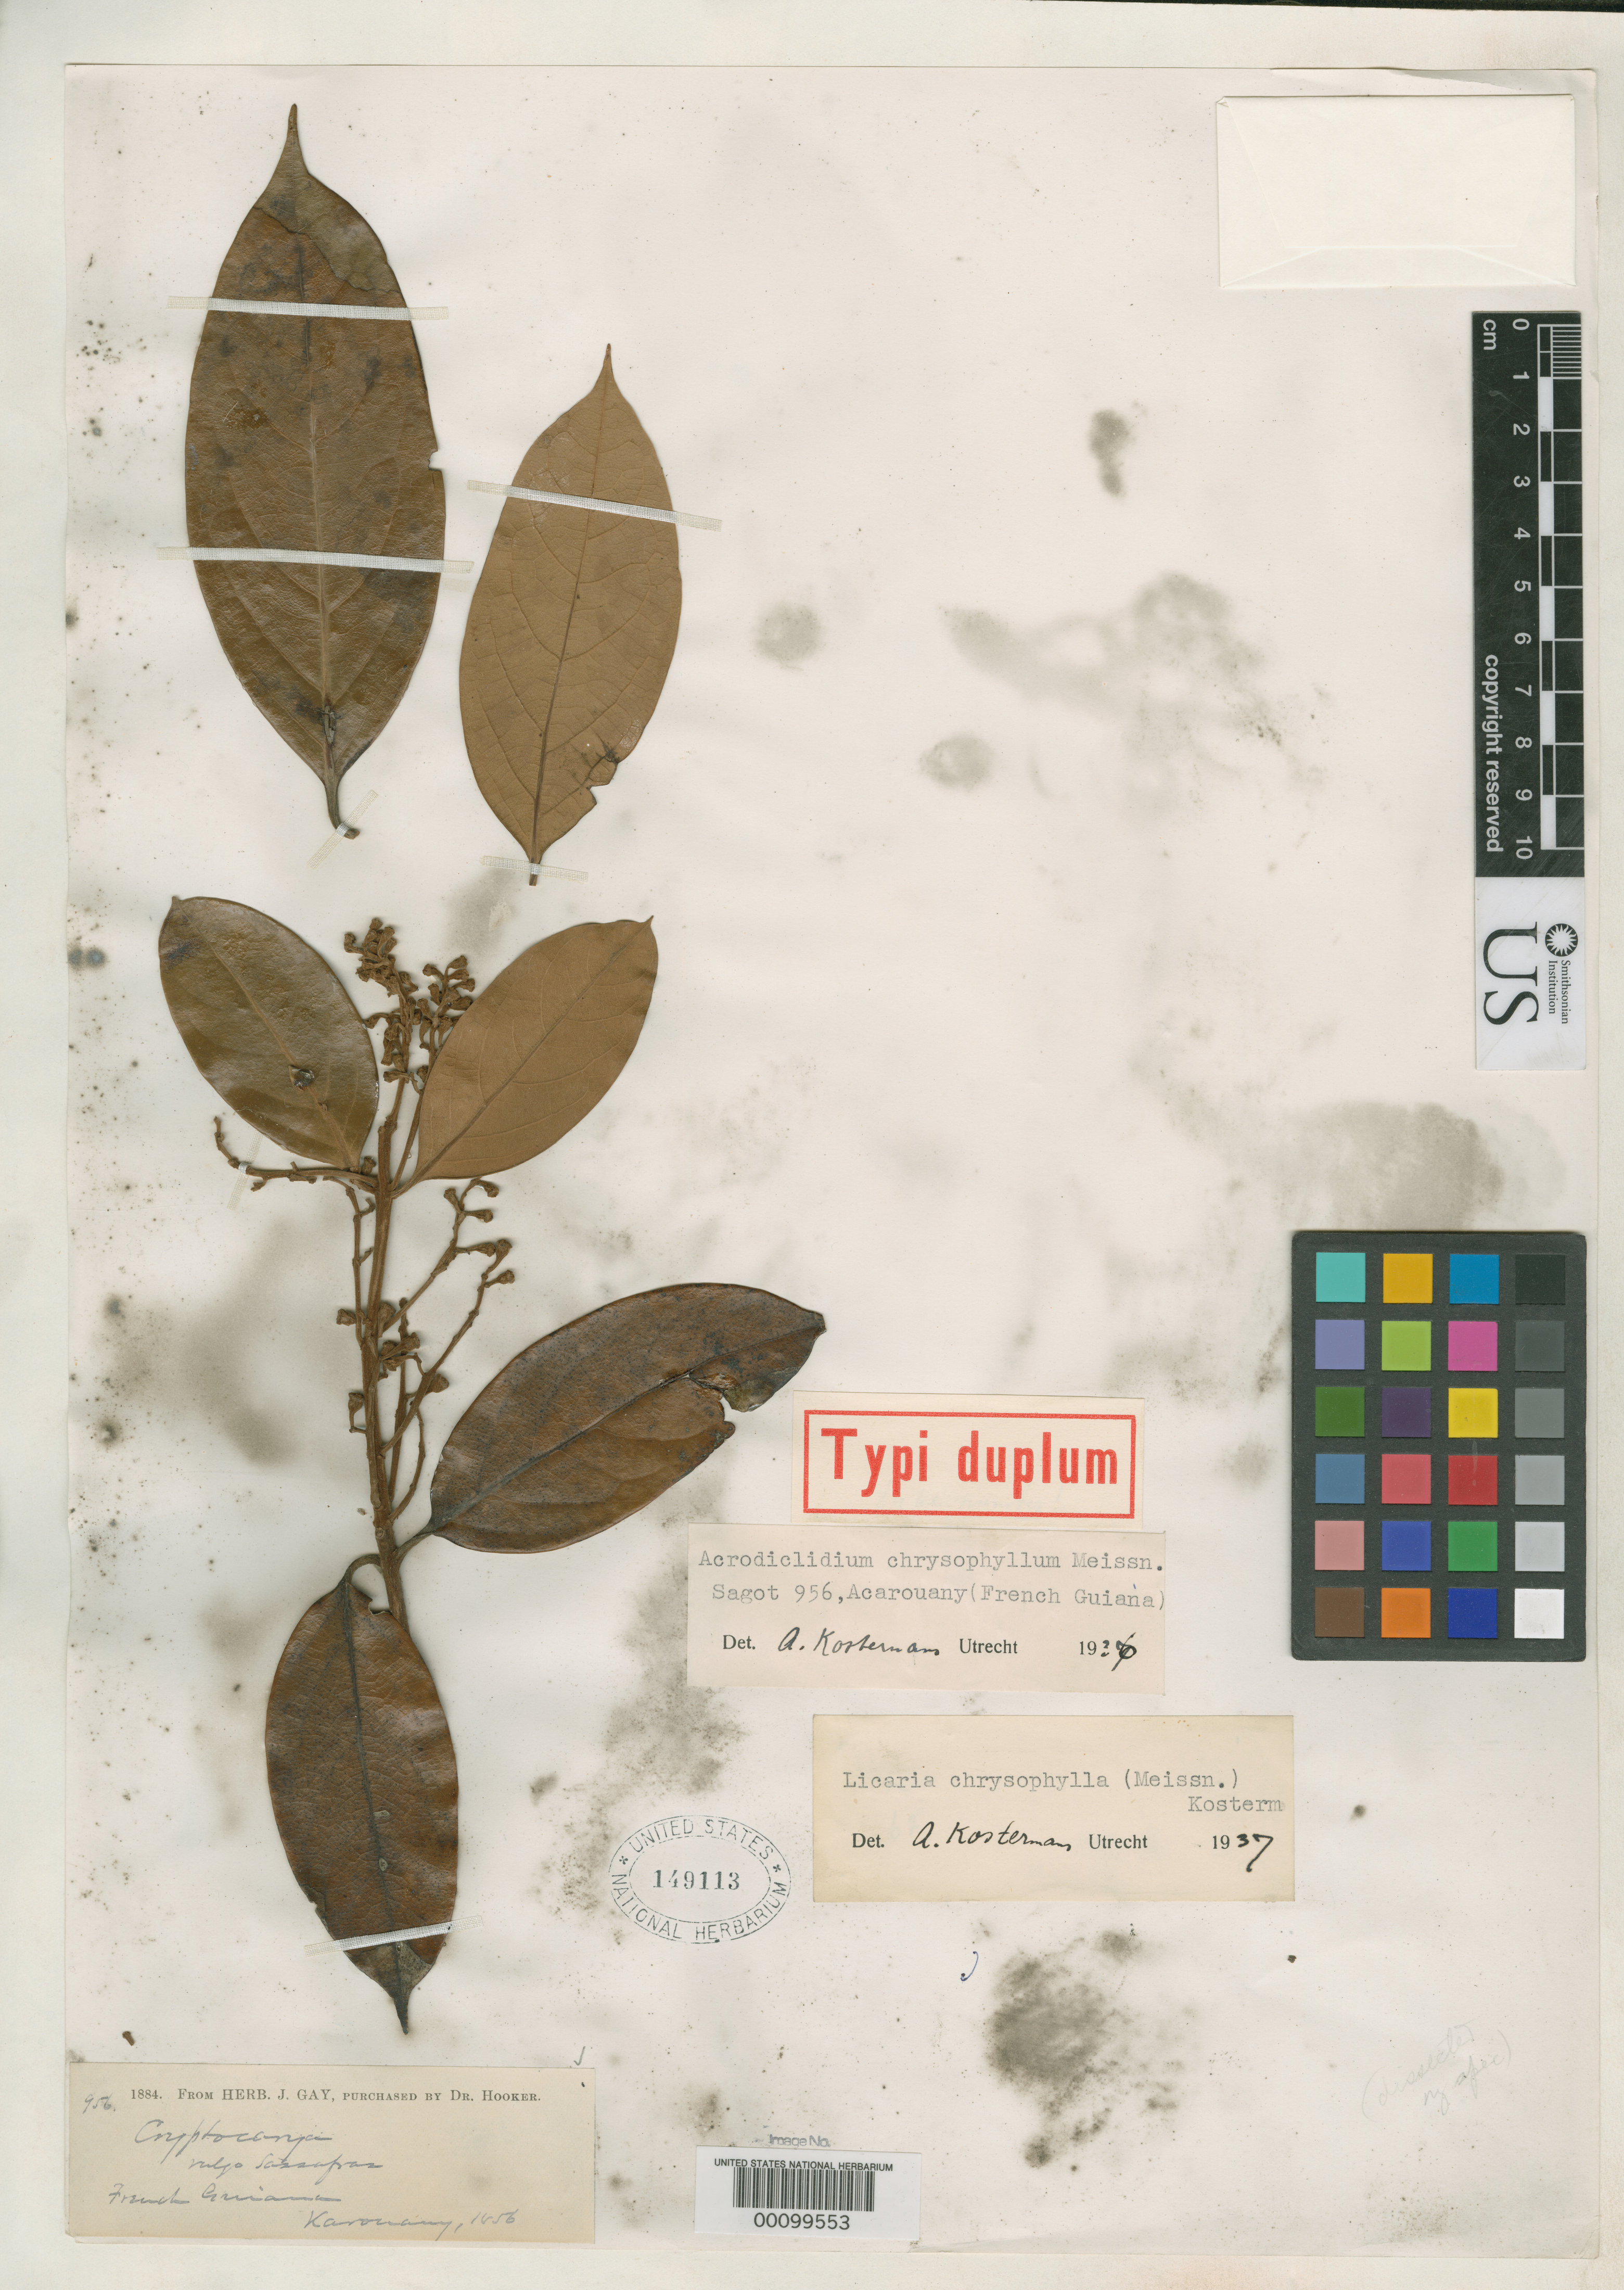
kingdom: Plantae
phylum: Tracheophyta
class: Magnoliopsida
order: Laurales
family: Lauraceae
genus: Acrodiclidium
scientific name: Acrodiclidium chrysophyllum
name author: Meisn. in DC.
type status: Isotype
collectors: P. A. Sagot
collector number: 956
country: French Guiana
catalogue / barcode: US 149113